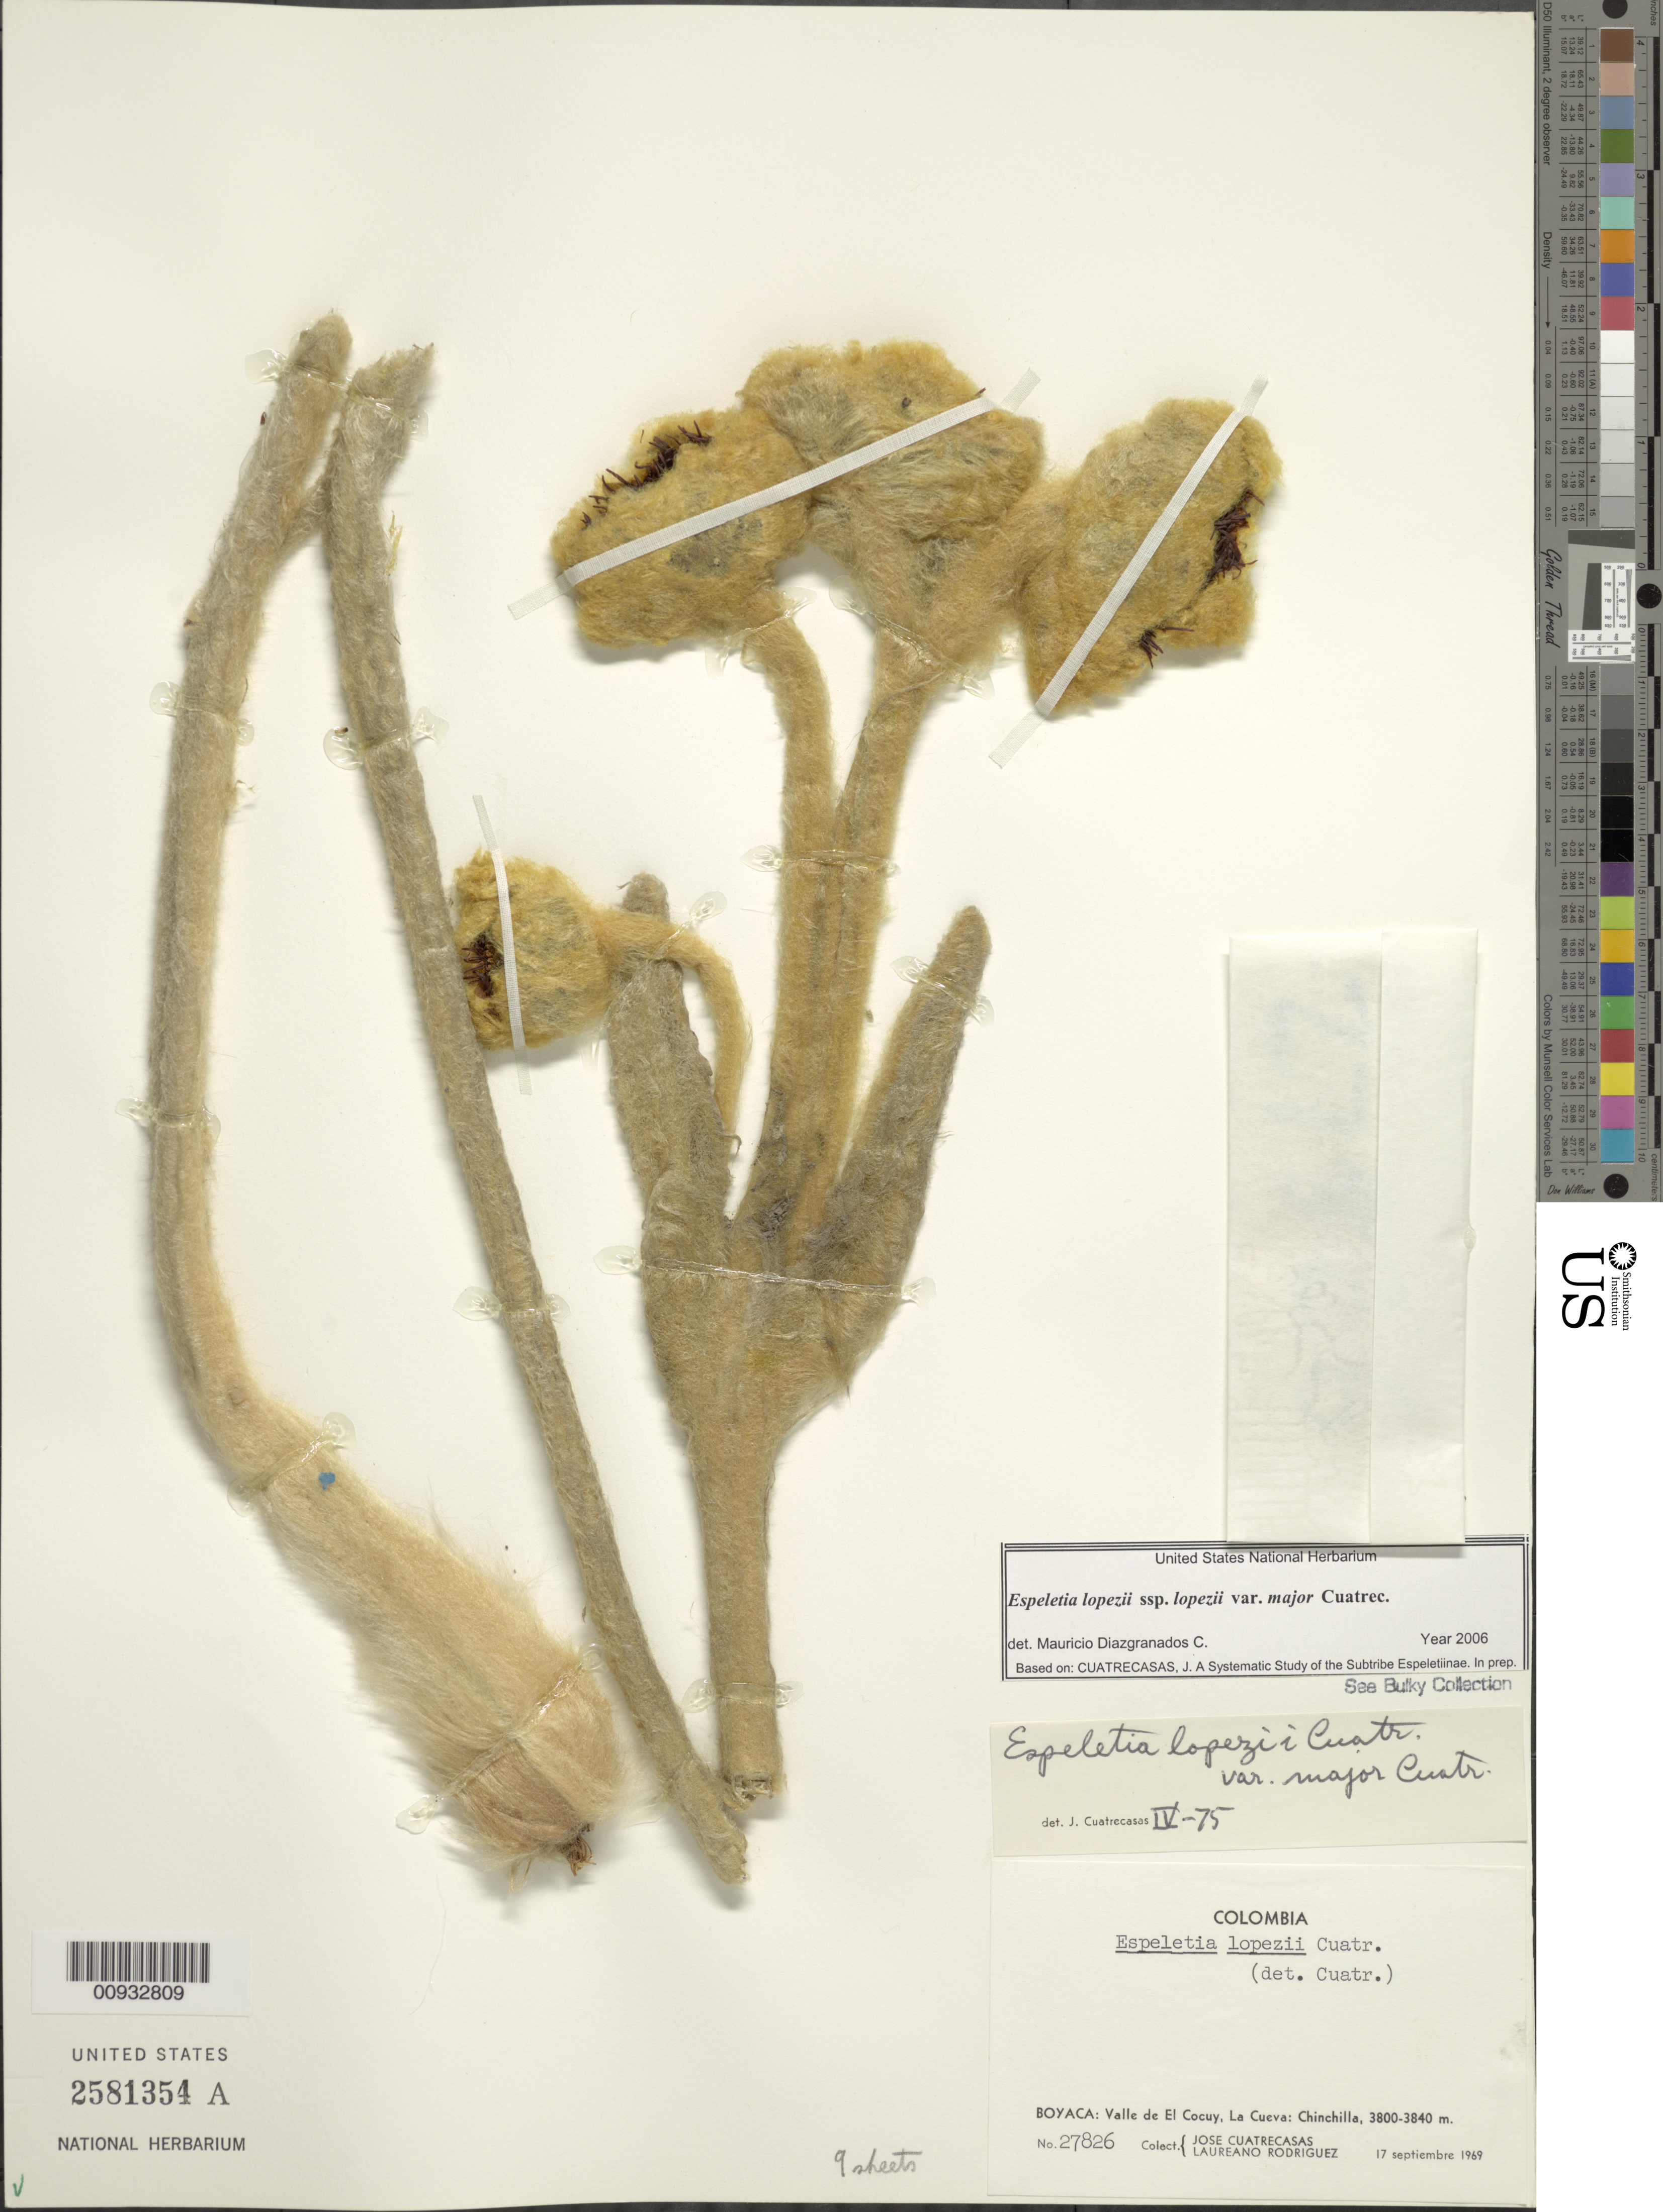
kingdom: Plantae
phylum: Tracheophyta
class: Magnoliopsida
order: Asterales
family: Asteraceae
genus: Espeletia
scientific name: Espeletia lopezii var. major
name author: Cuatrec.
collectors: J. Cuatrecasas & L. Rodriguez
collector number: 27826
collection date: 1969-09-17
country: Colombia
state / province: Boyacá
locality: Valle del Cocuy, La Cueva: Chinchilla.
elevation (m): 3800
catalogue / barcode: US 2581354A